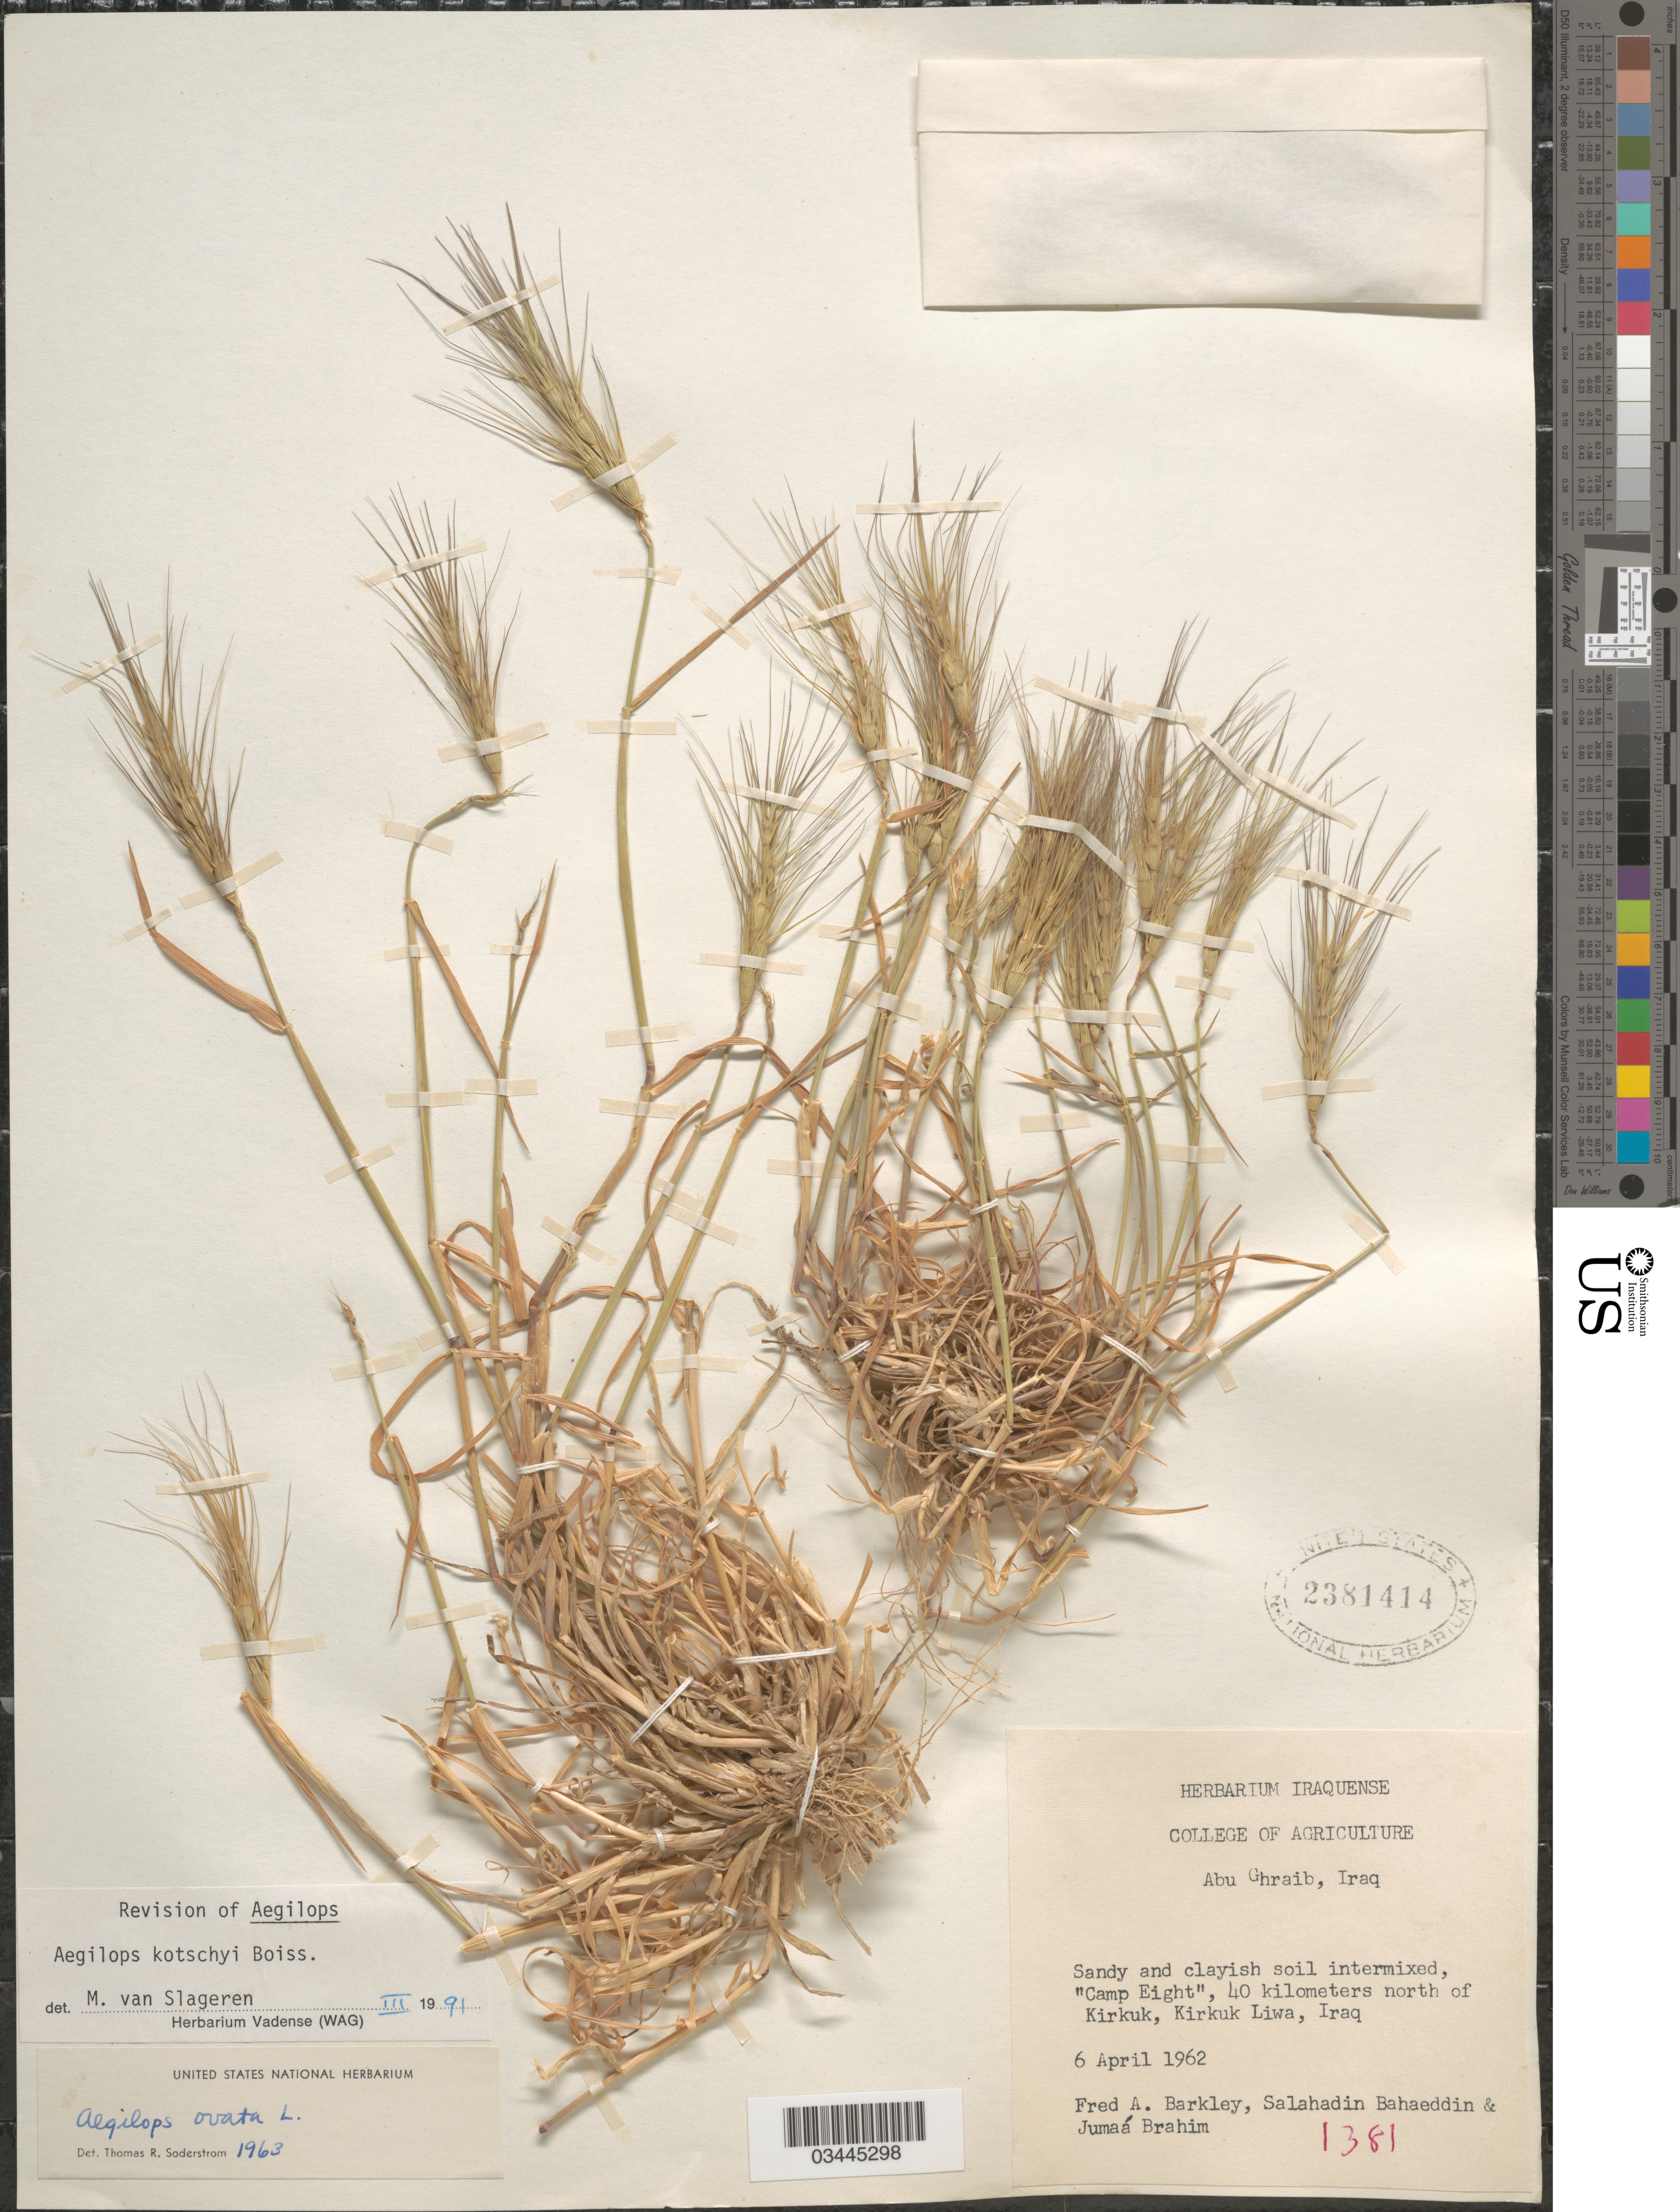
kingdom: Plantae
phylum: Tracheophyta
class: Liliopsida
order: Poales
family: Poaceae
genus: Aegilops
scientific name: Aegilops kotschyi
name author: Boiss.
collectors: F. A. Barkley, S. Bahaeddin & Brahim M., J.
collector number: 1381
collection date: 1962-04-06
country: Iraq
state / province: Kirkūk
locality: Sandy and clayish soil intermixed, "Camp Eight", 40 kilometers north of Kirkuk, Kirkuk Liwa.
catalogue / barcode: US 2381414